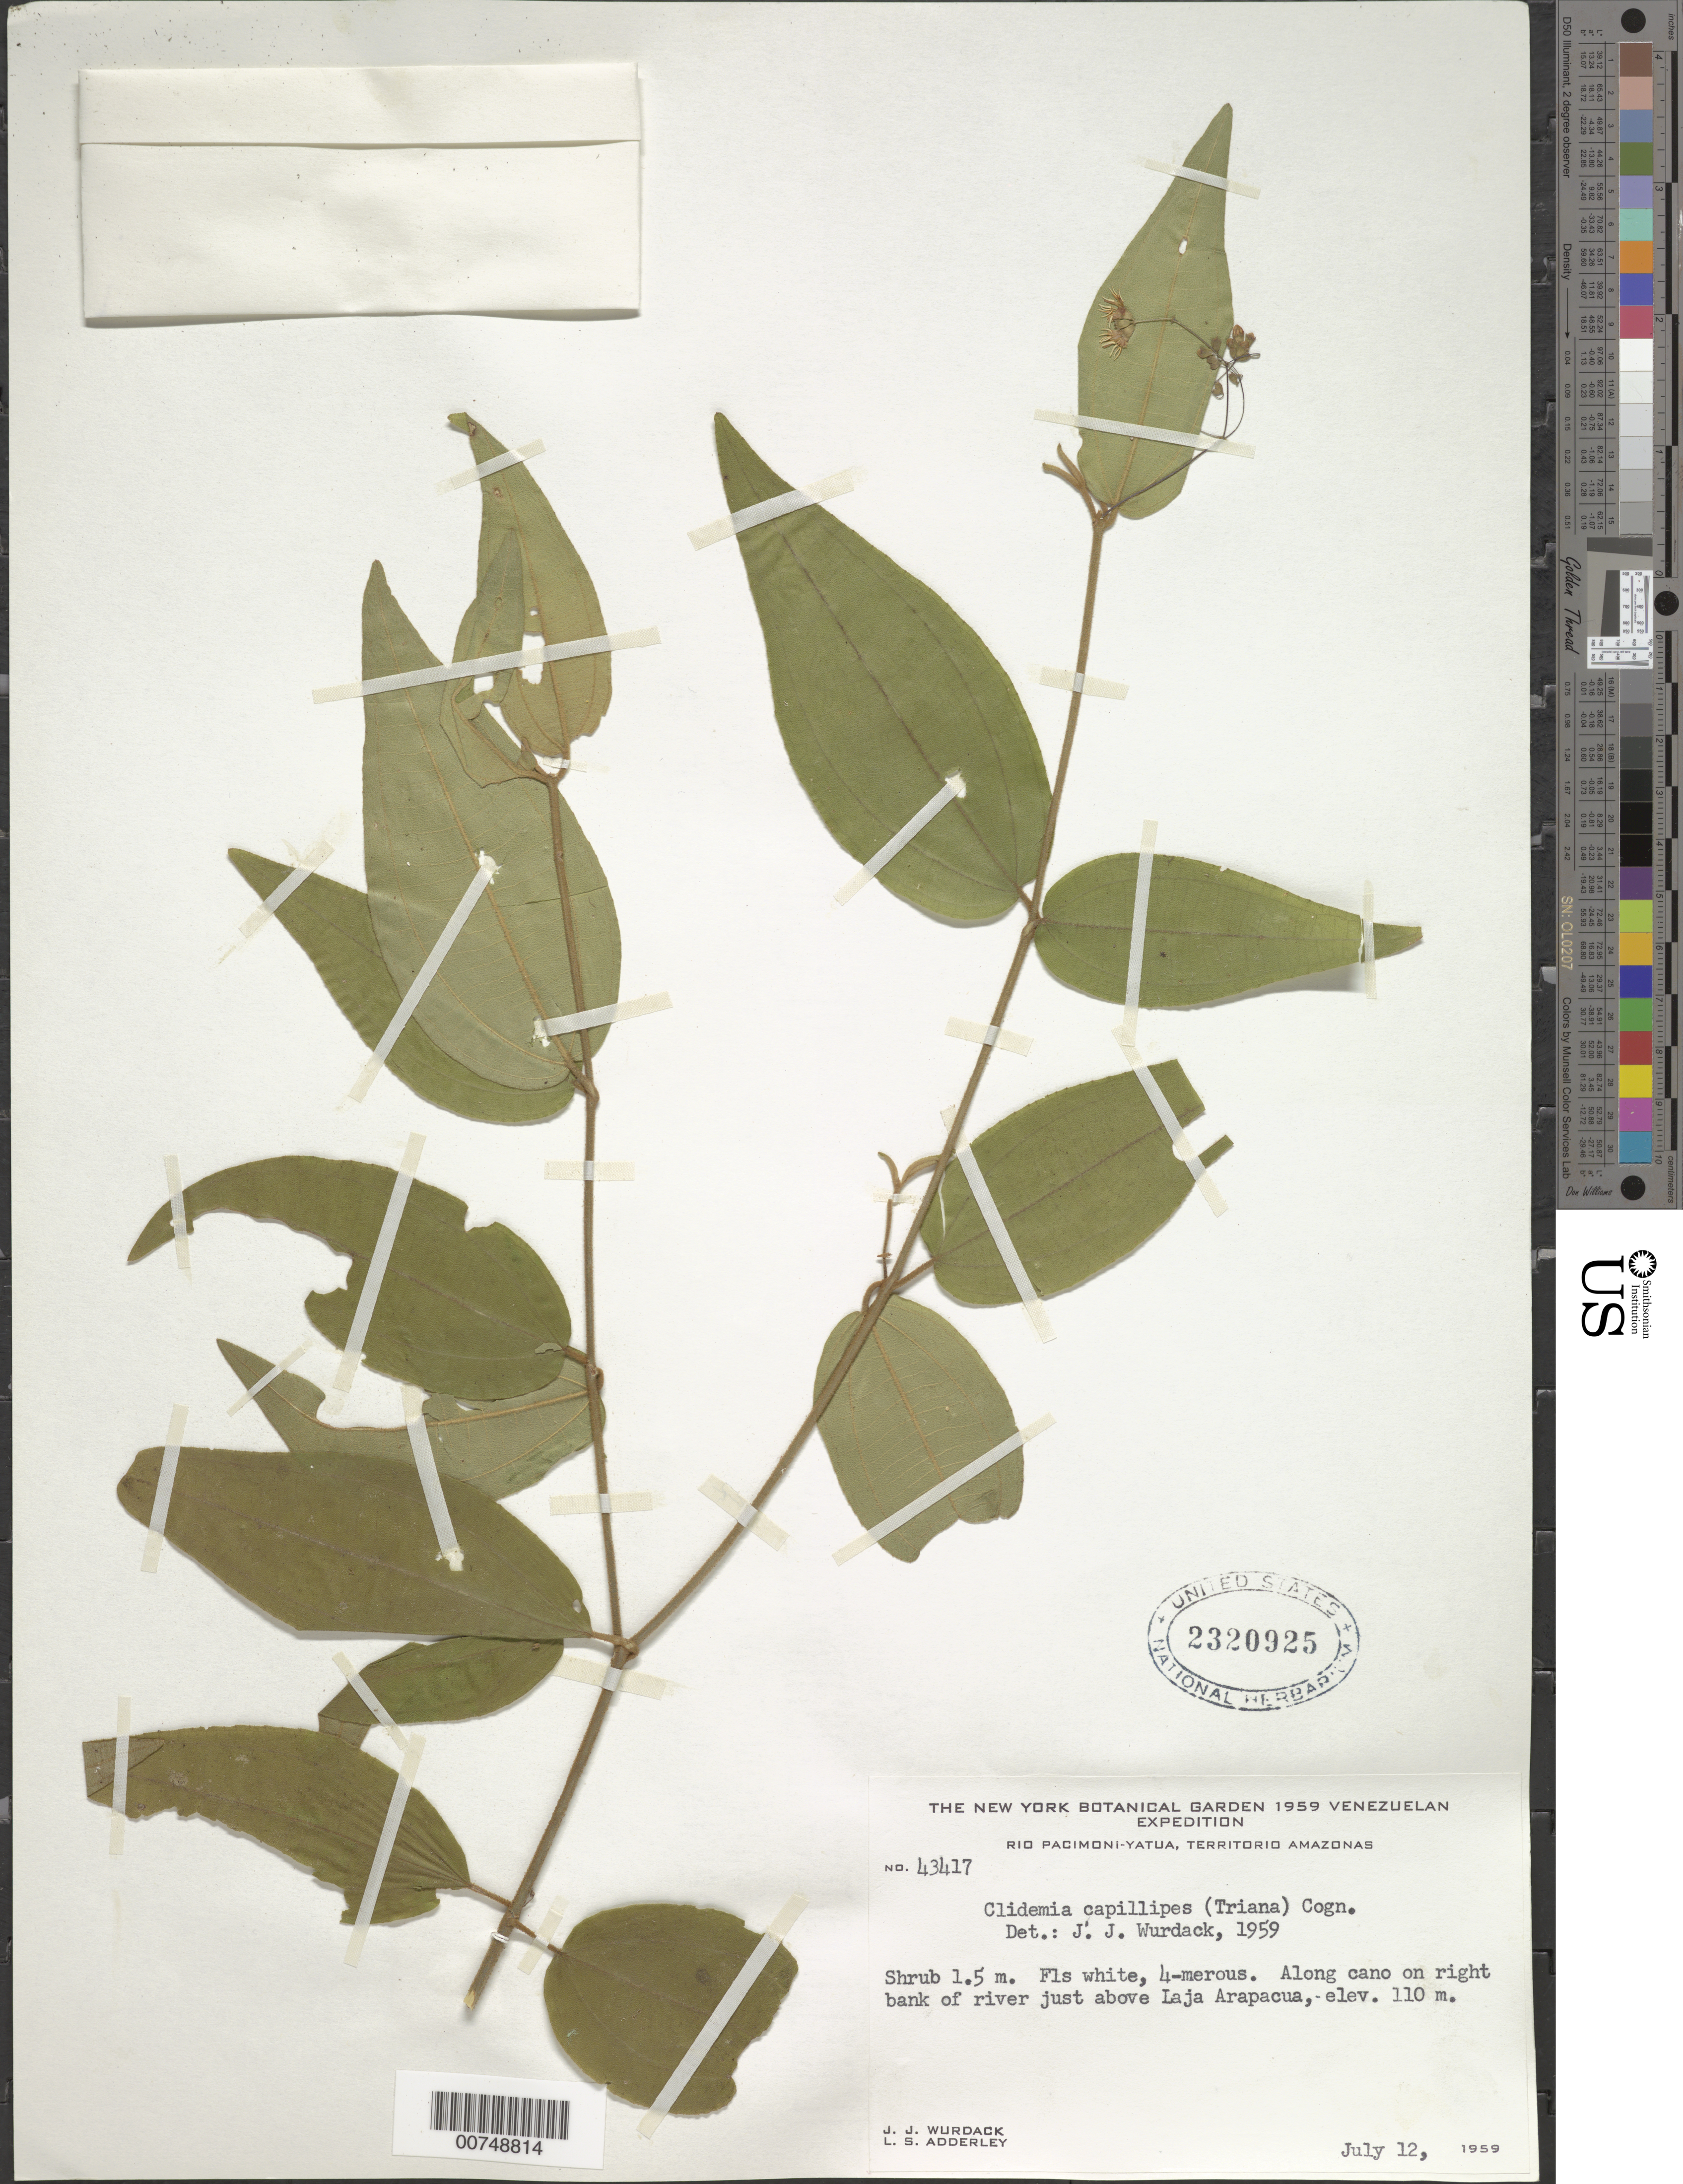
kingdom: Plantae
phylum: Tracheophyta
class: Magnoliopsida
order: Myrtales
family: Melastomataceae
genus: Clidemia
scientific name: Clidemia capillipes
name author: (Triana) Cogn.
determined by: Wurdack, John J., (US), US (UNITED STATES)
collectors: J. J. Wurdack & L. S. Adderley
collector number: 43417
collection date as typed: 12-Jul-59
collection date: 1959-07-12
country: Venezuela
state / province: Amazonas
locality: Río Pacimoni, above Laja Arapacua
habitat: Caño on right river bank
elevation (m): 110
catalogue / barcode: US 2320925